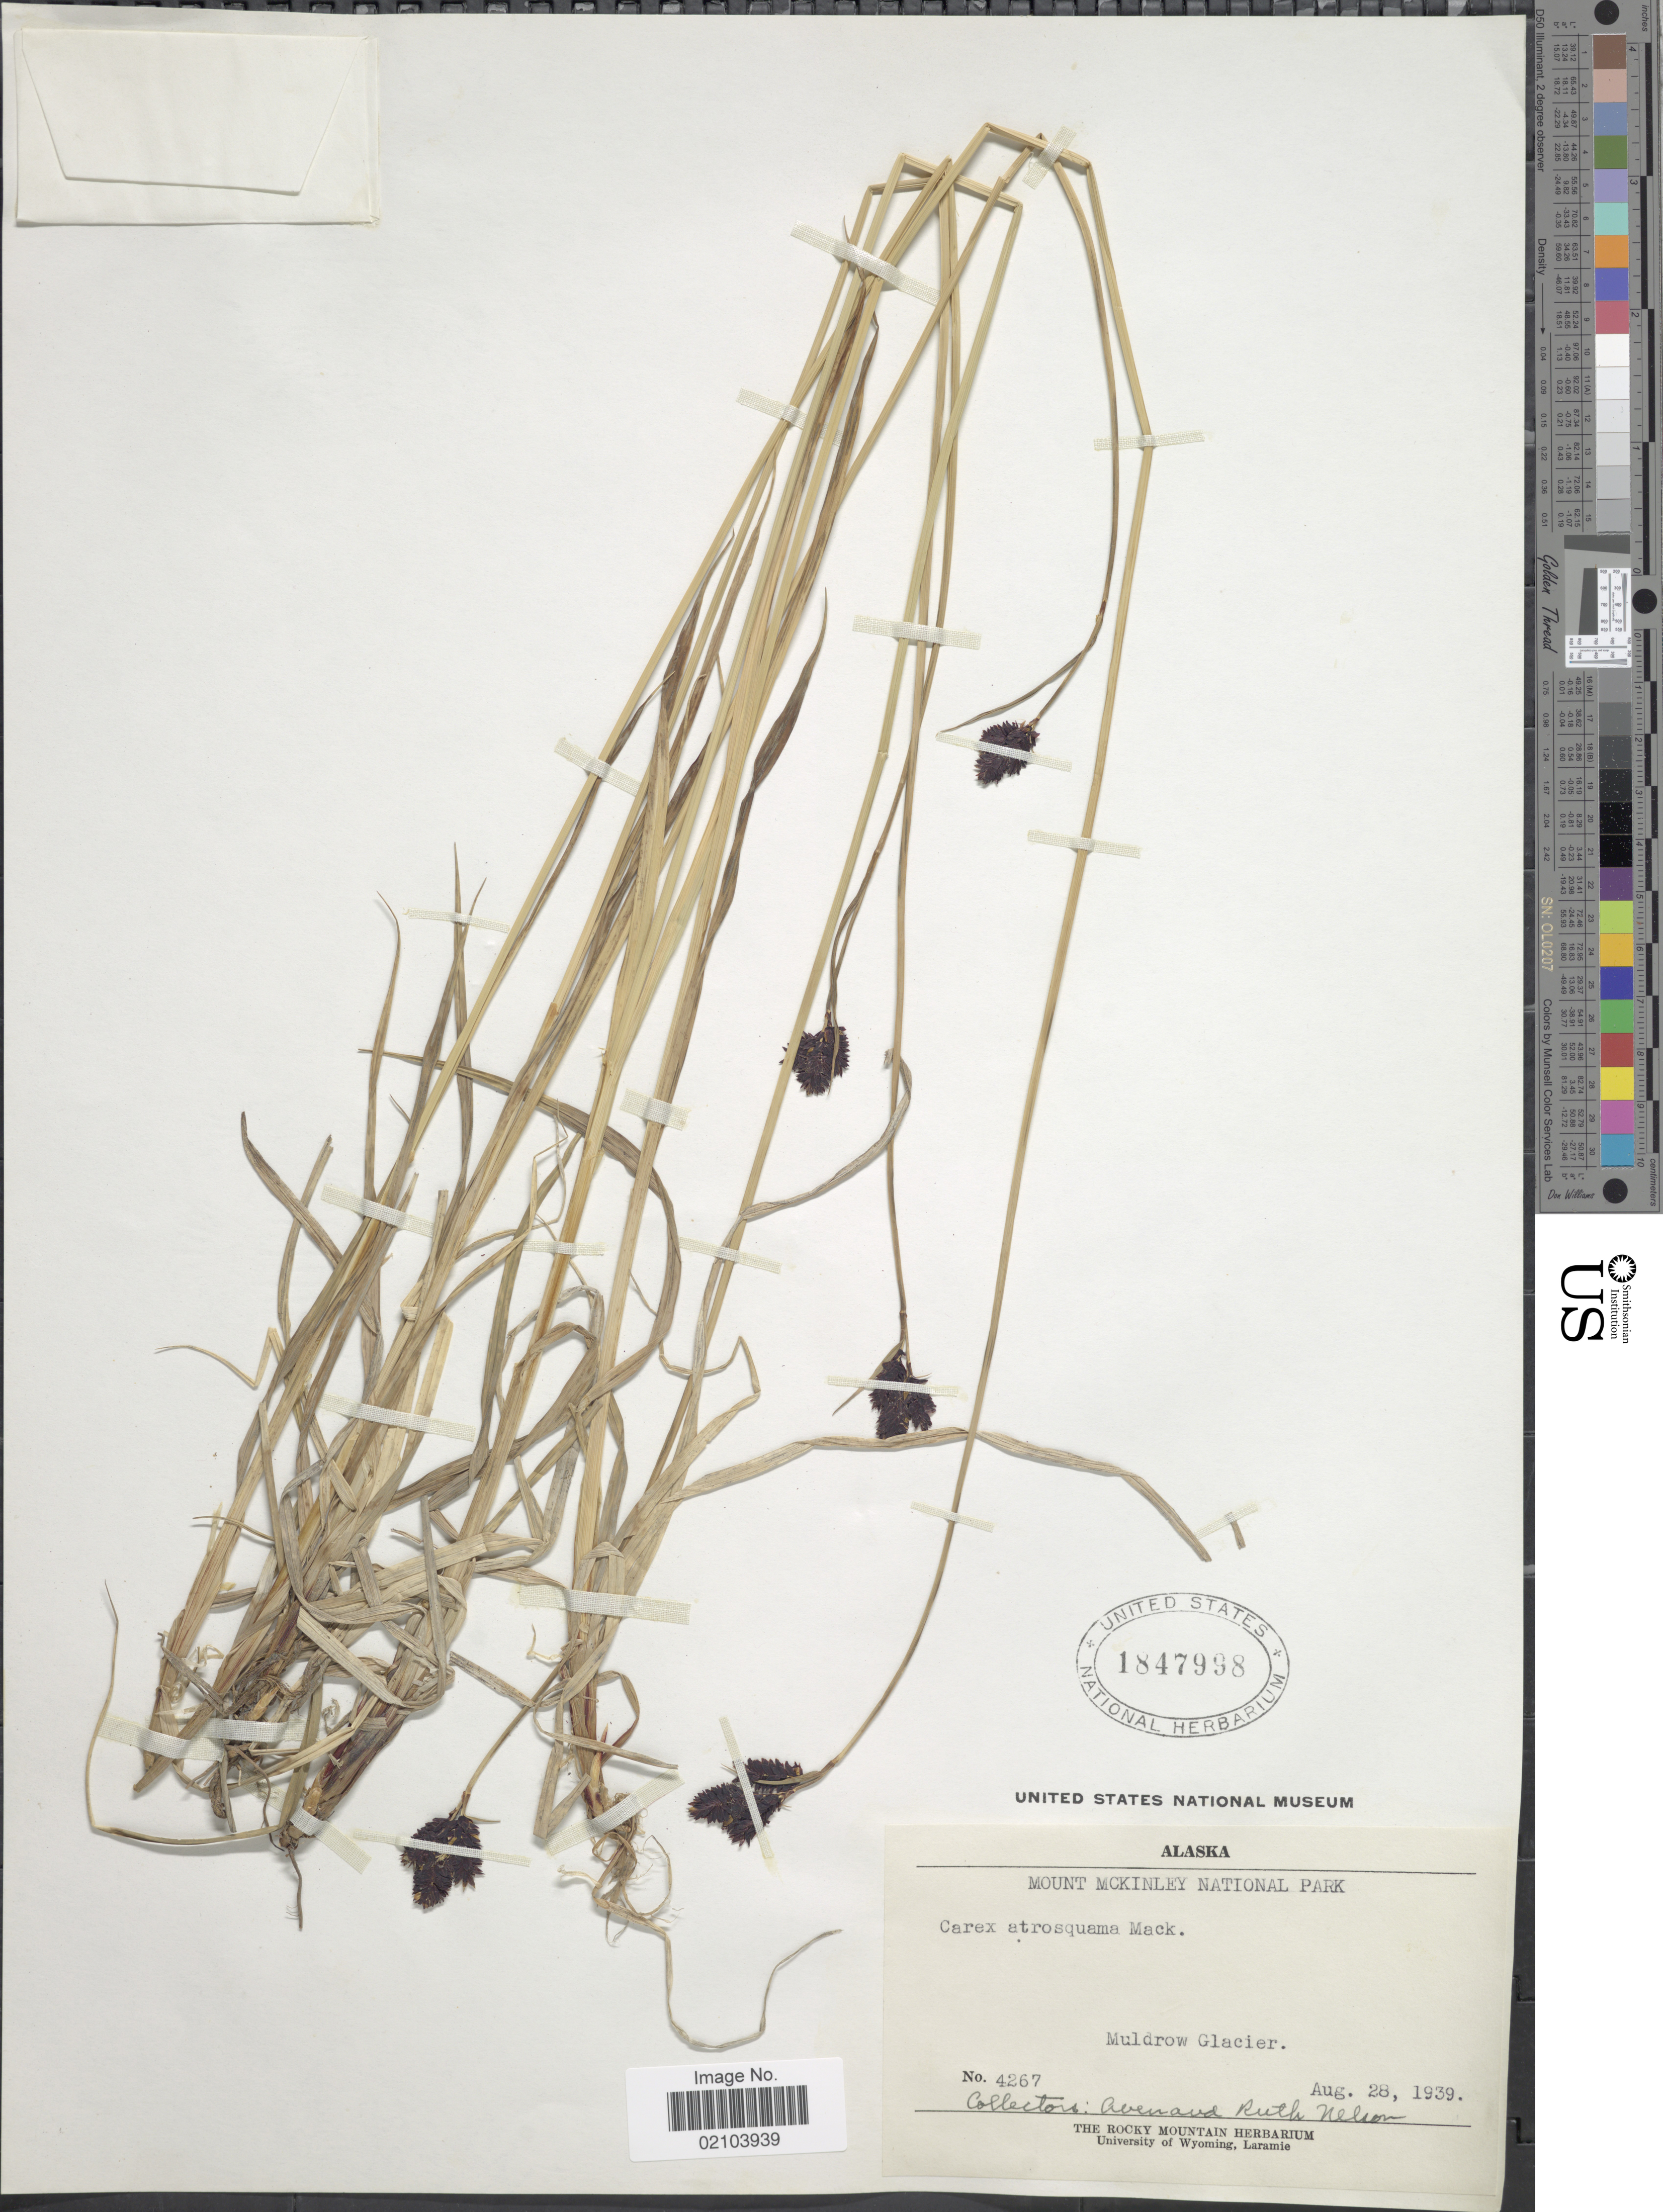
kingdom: Plantae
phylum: Tracheophyta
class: Liliopsida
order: Poales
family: Cyperaceae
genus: Carex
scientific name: Carex atrosquama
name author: Mack.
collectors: A. Nelson & R. A. Nelson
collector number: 4267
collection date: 1939-08-28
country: United States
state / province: Alaska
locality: Muldrow Glacier. Mount McKinley National Park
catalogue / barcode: US 1847998